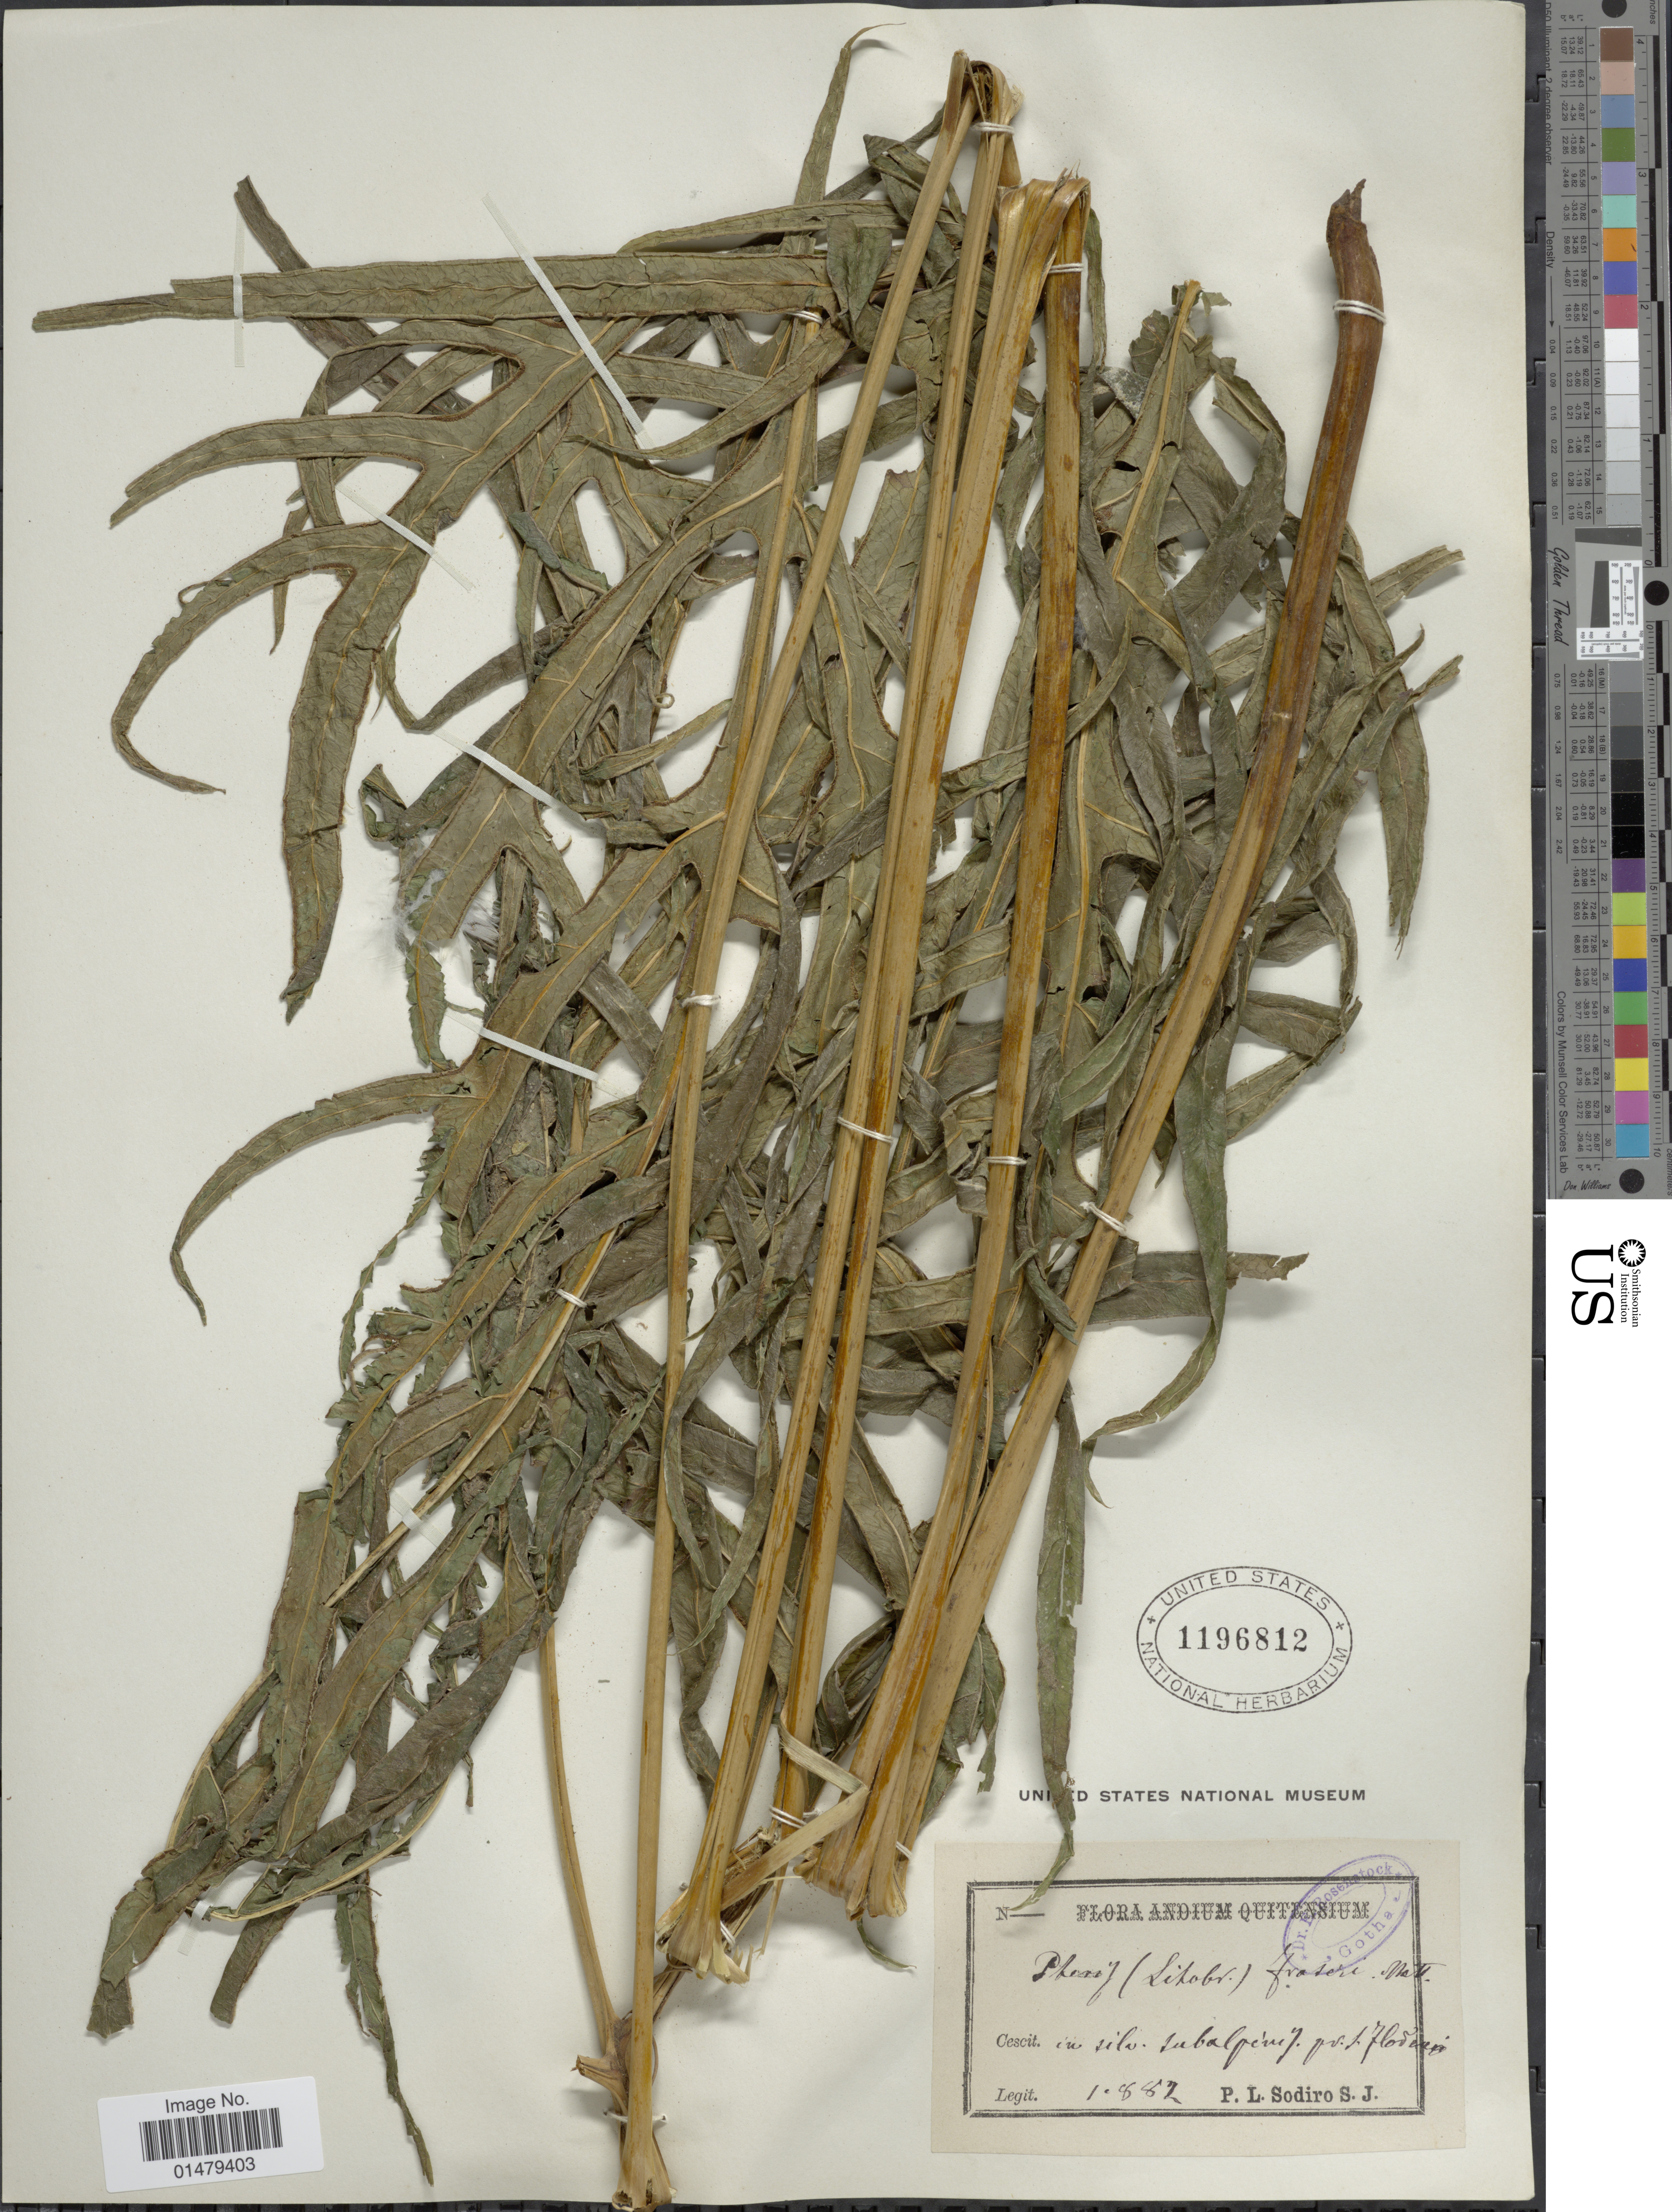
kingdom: Plantae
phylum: Tracheophyta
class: Polypodiopsida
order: Polypodiales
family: Pteridaceae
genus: Pteris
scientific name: Pteris fraseri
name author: Mett. ex Kuhn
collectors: S. Sodiro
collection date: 1882-01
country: Ecuador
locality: Flora Andium Quitensium. Cescit. in silv. subalpinel. pv. f. floderi. [interpreted]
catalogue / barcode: US 1196812